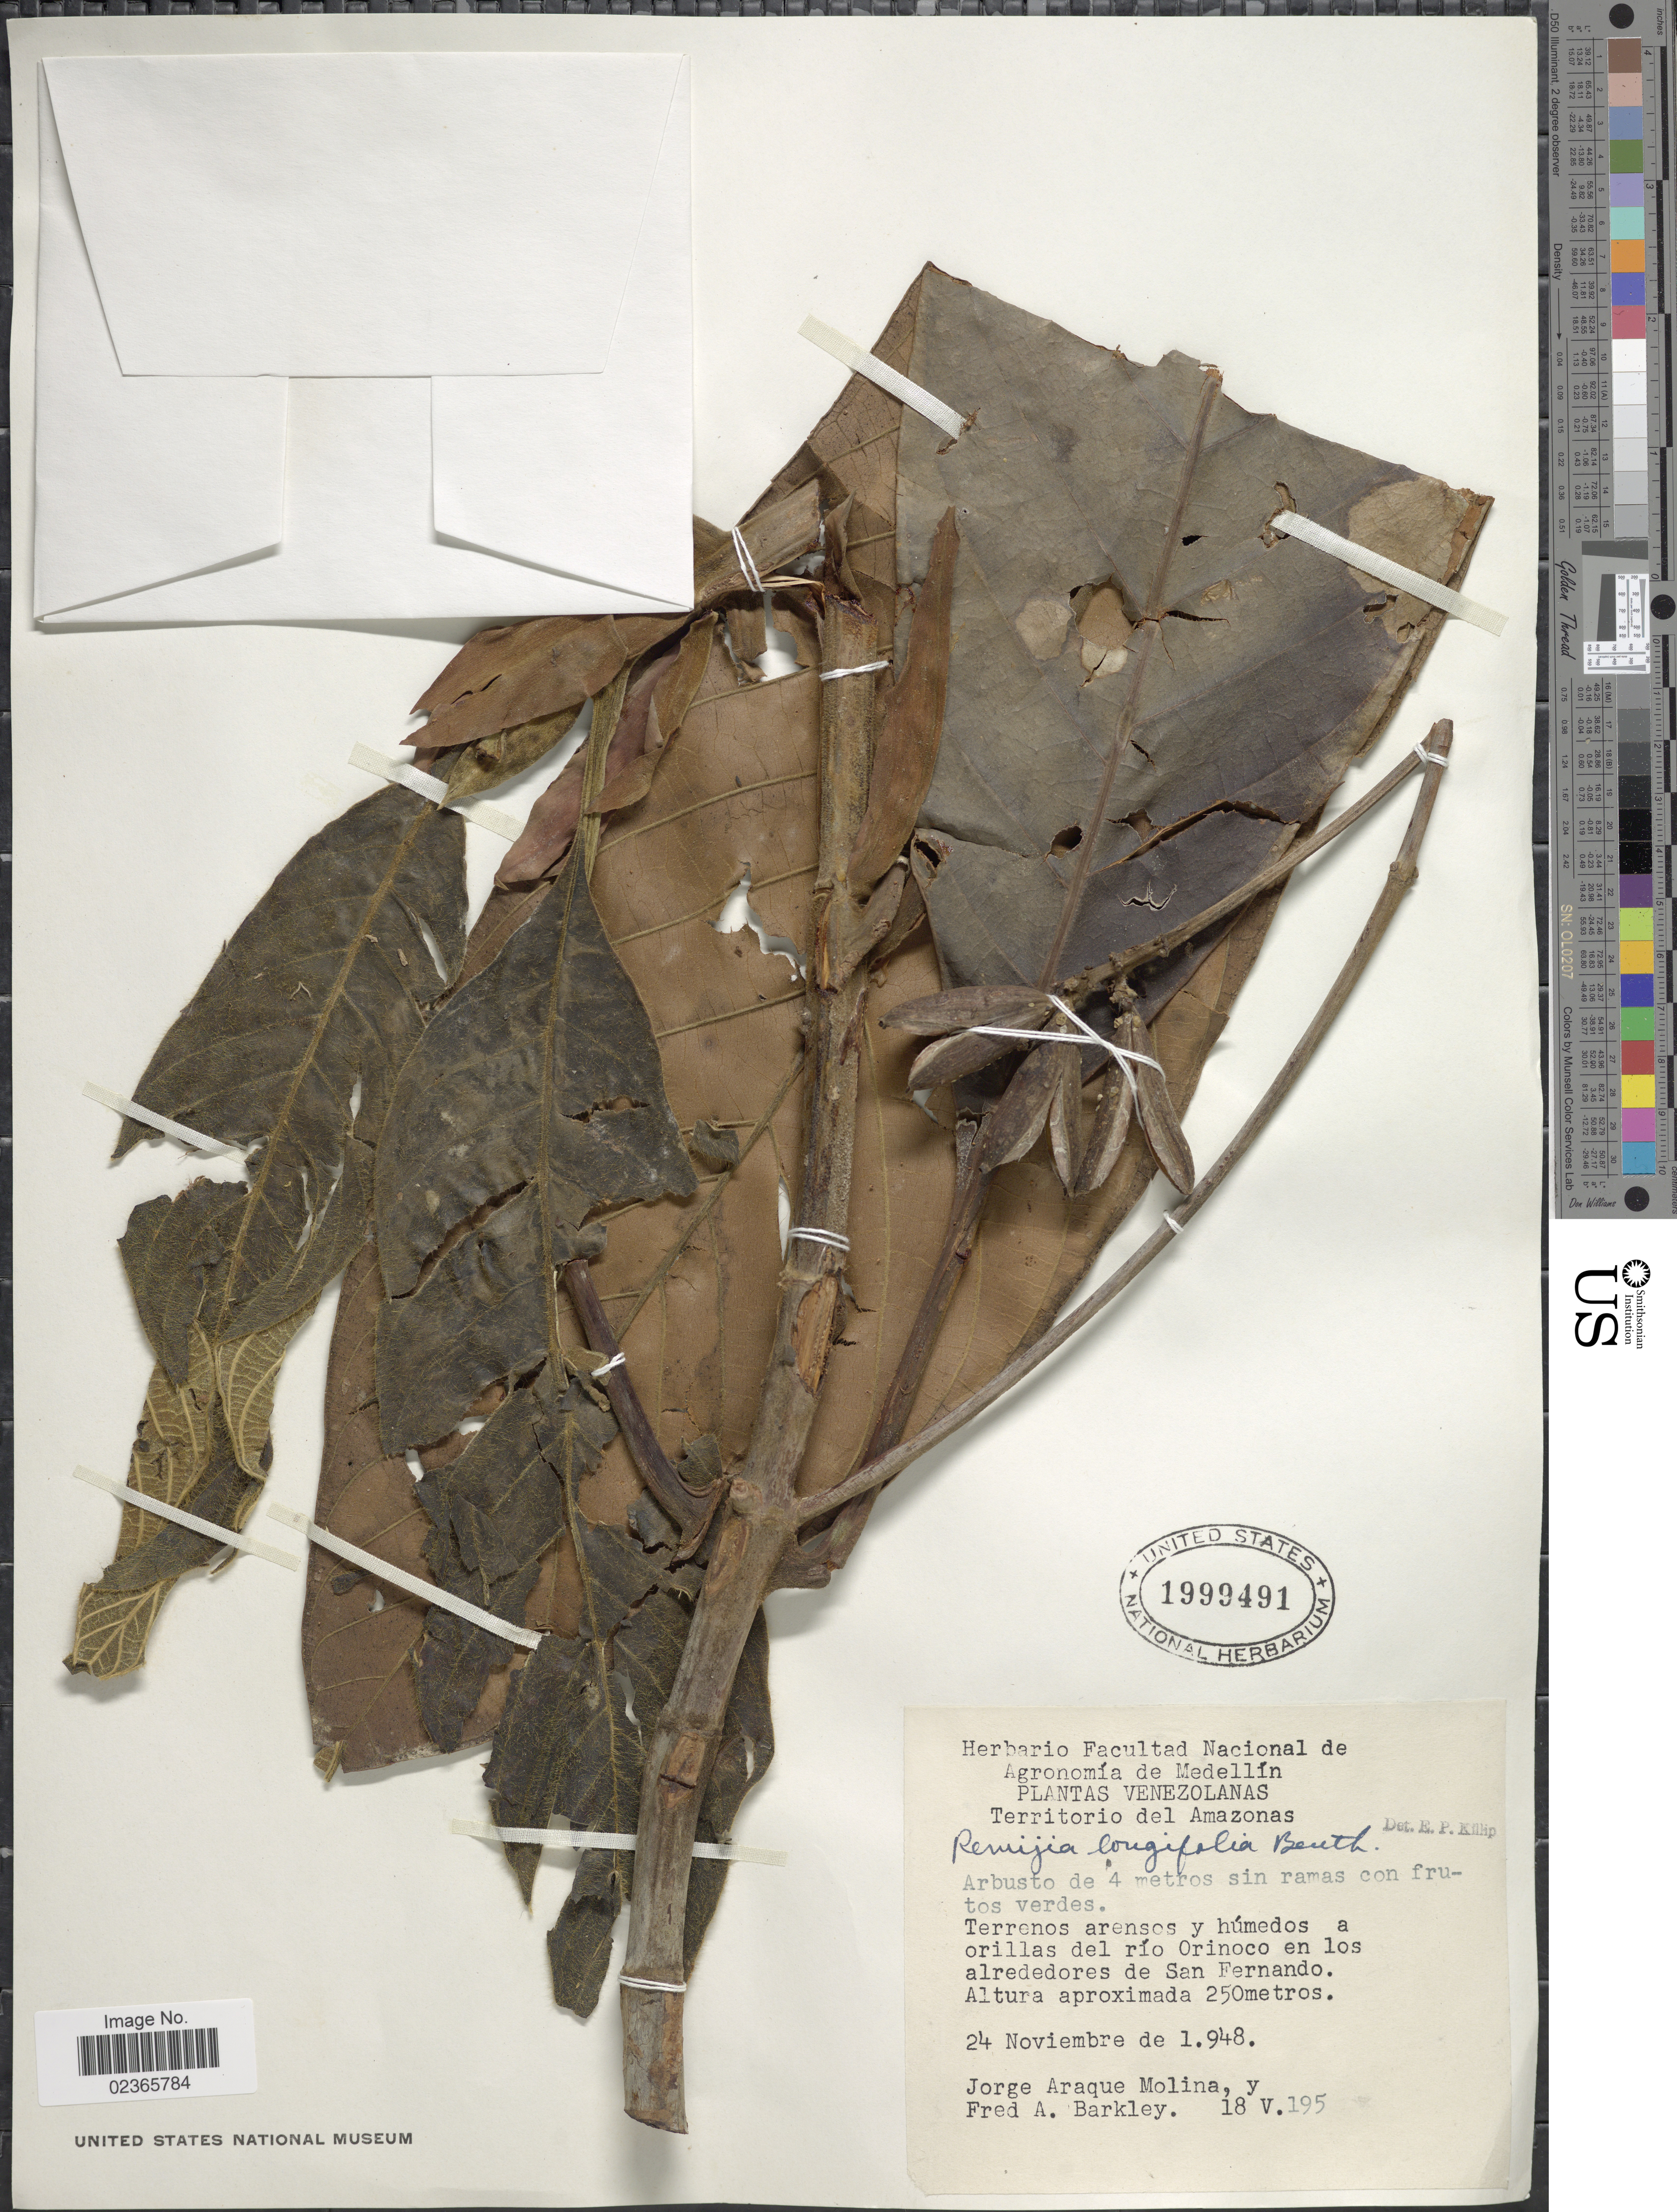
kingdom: Plantae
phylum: Tracheophyta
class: Magnoliopsida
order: Gentianales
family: Rubiaceae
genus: Remijia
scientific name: Remijia longifolia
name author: Benth. ex Standl.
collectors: J. Araque Molina & F. A. Barkley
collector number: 18V195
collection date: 1948-11-24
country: Venezuela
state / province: Amazonas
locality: Terrenos arensos y humedos a orillas del rio Orinoco en los alrededores de San Fernando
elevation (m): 250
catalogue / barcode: US 1999491